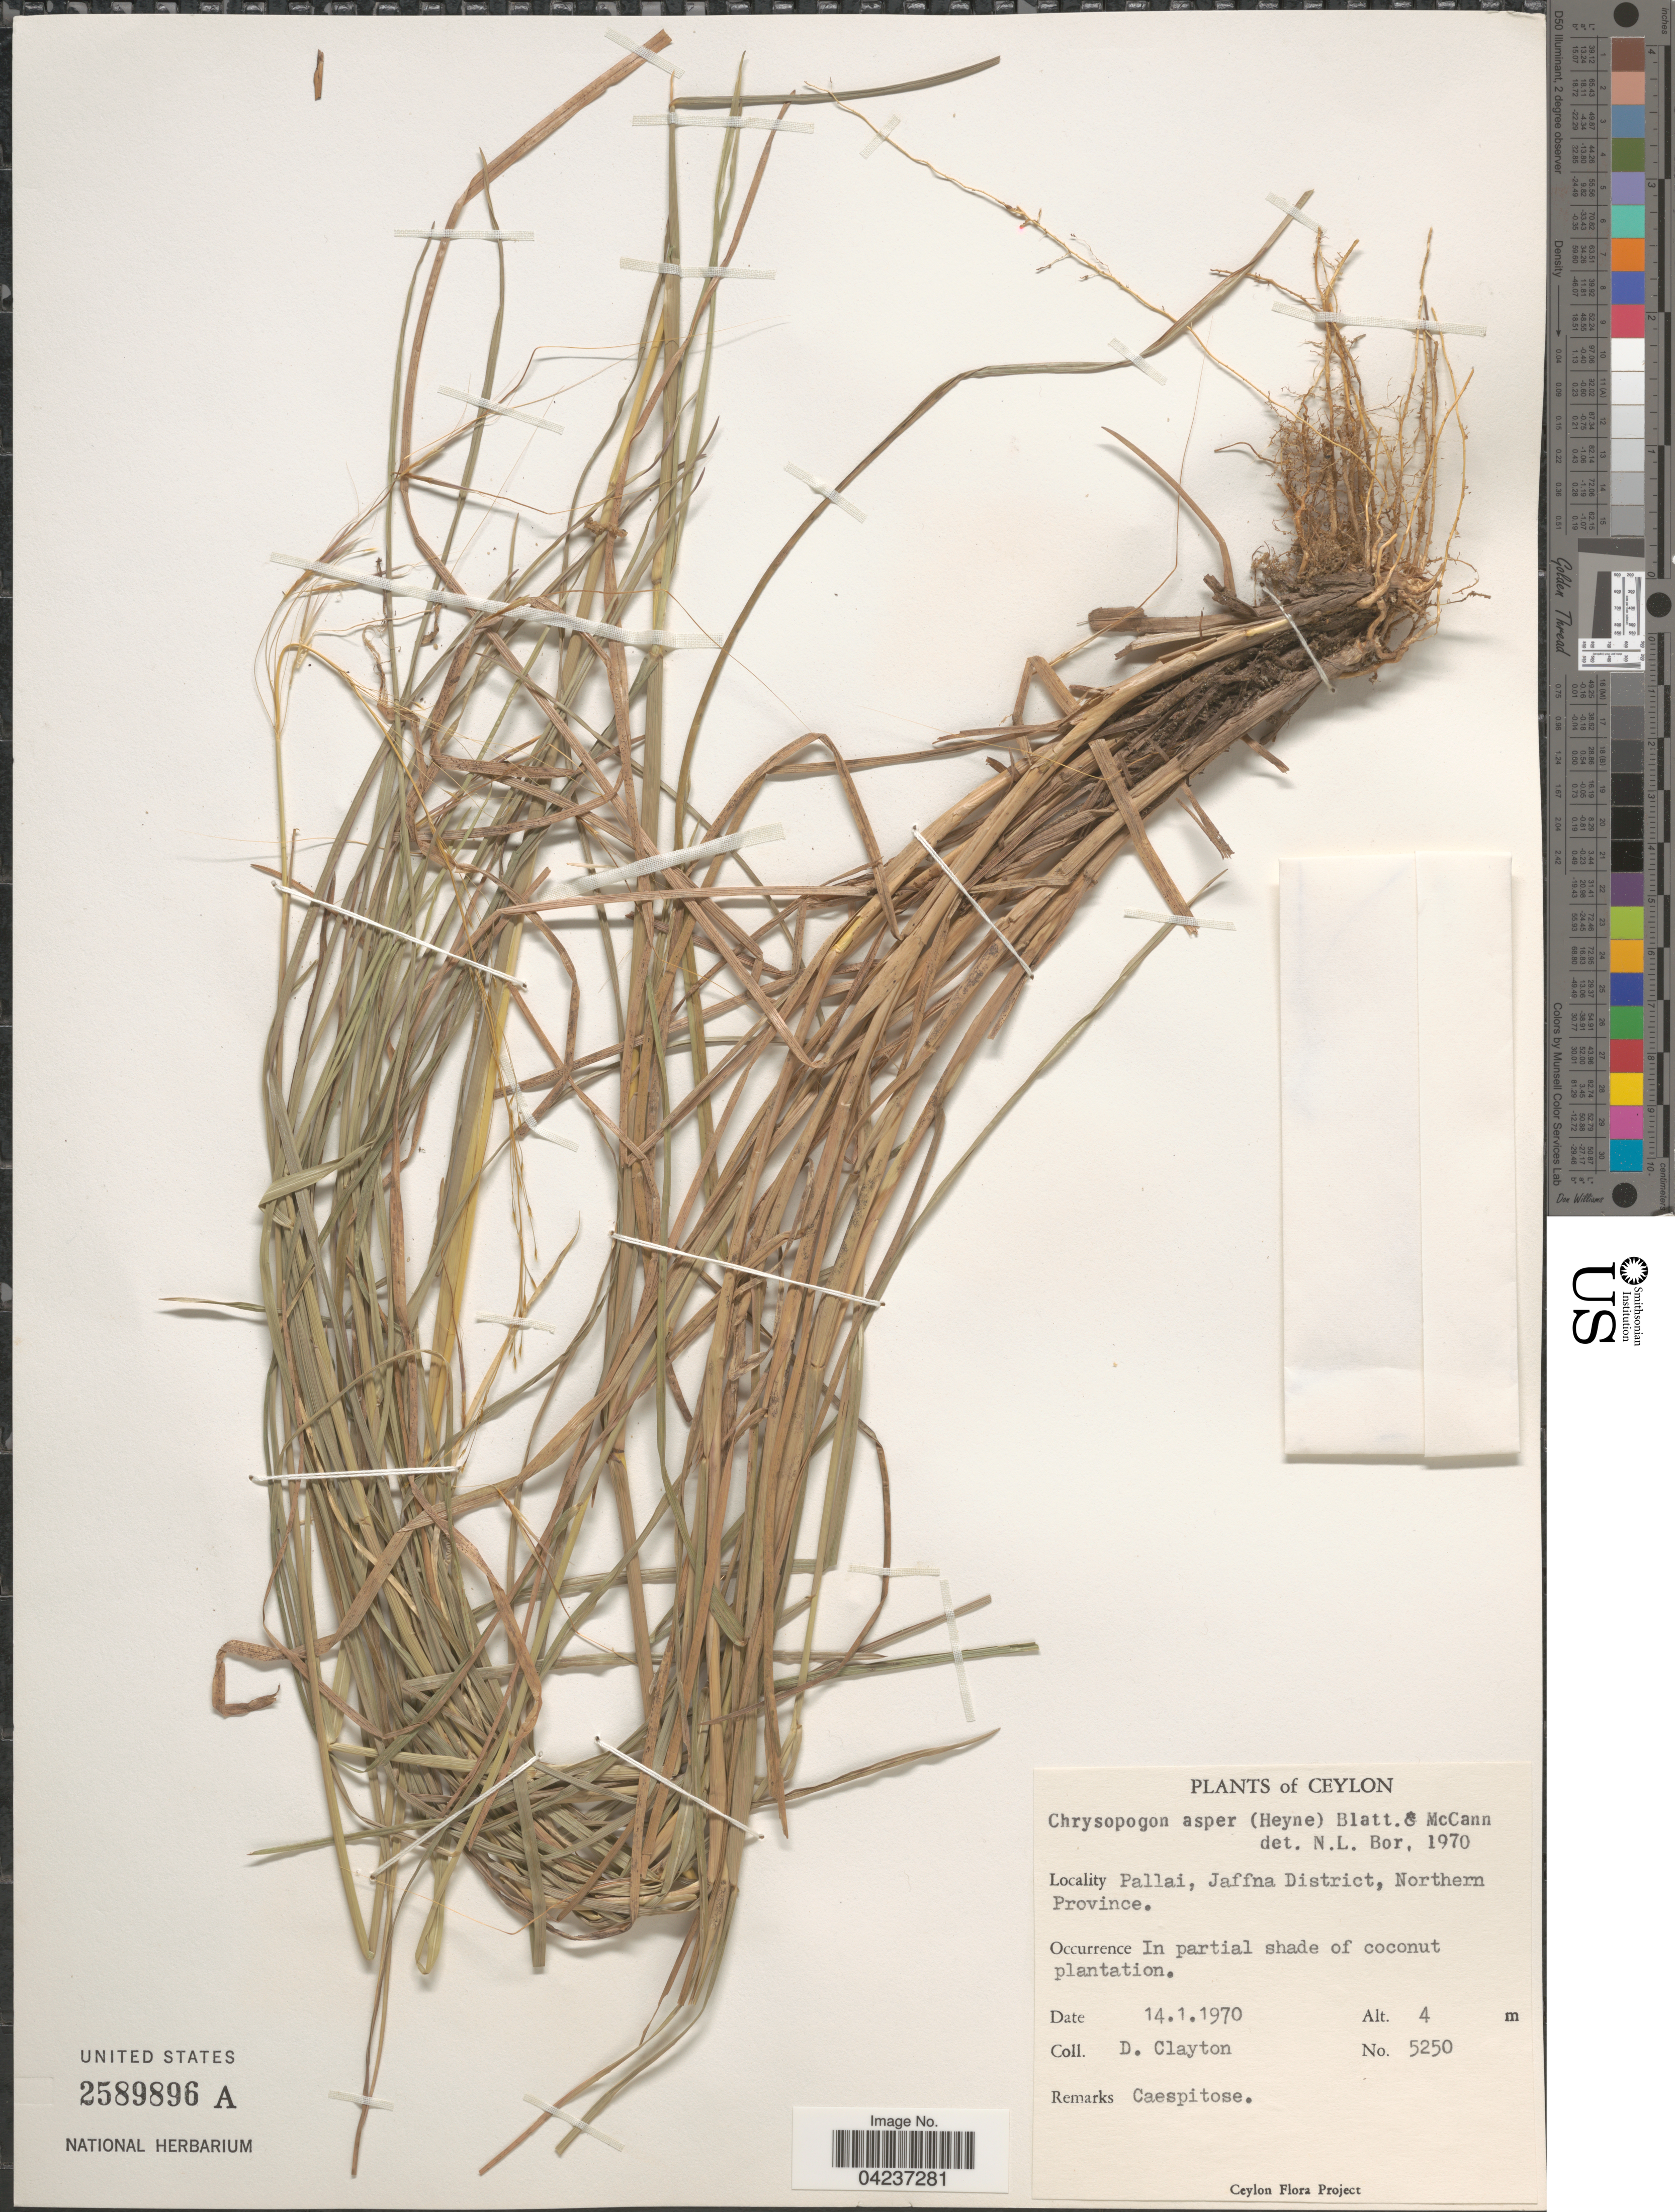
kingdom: Plantae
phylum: Tracheophyta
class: Liliopsida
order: Poales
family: Poaceae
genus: Chrysopogon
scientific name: Chrysopogon asper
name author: (B. Heyne) Heyne ex Blatter & McCann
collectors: D. Clayton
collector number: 5250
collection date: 1970-01-14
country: Sri Lanka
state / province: Northern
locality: Ceylon. Pallai, Jaffna District. In partial shade of coconut plantation.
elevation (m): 4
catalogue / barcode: US 2589896A